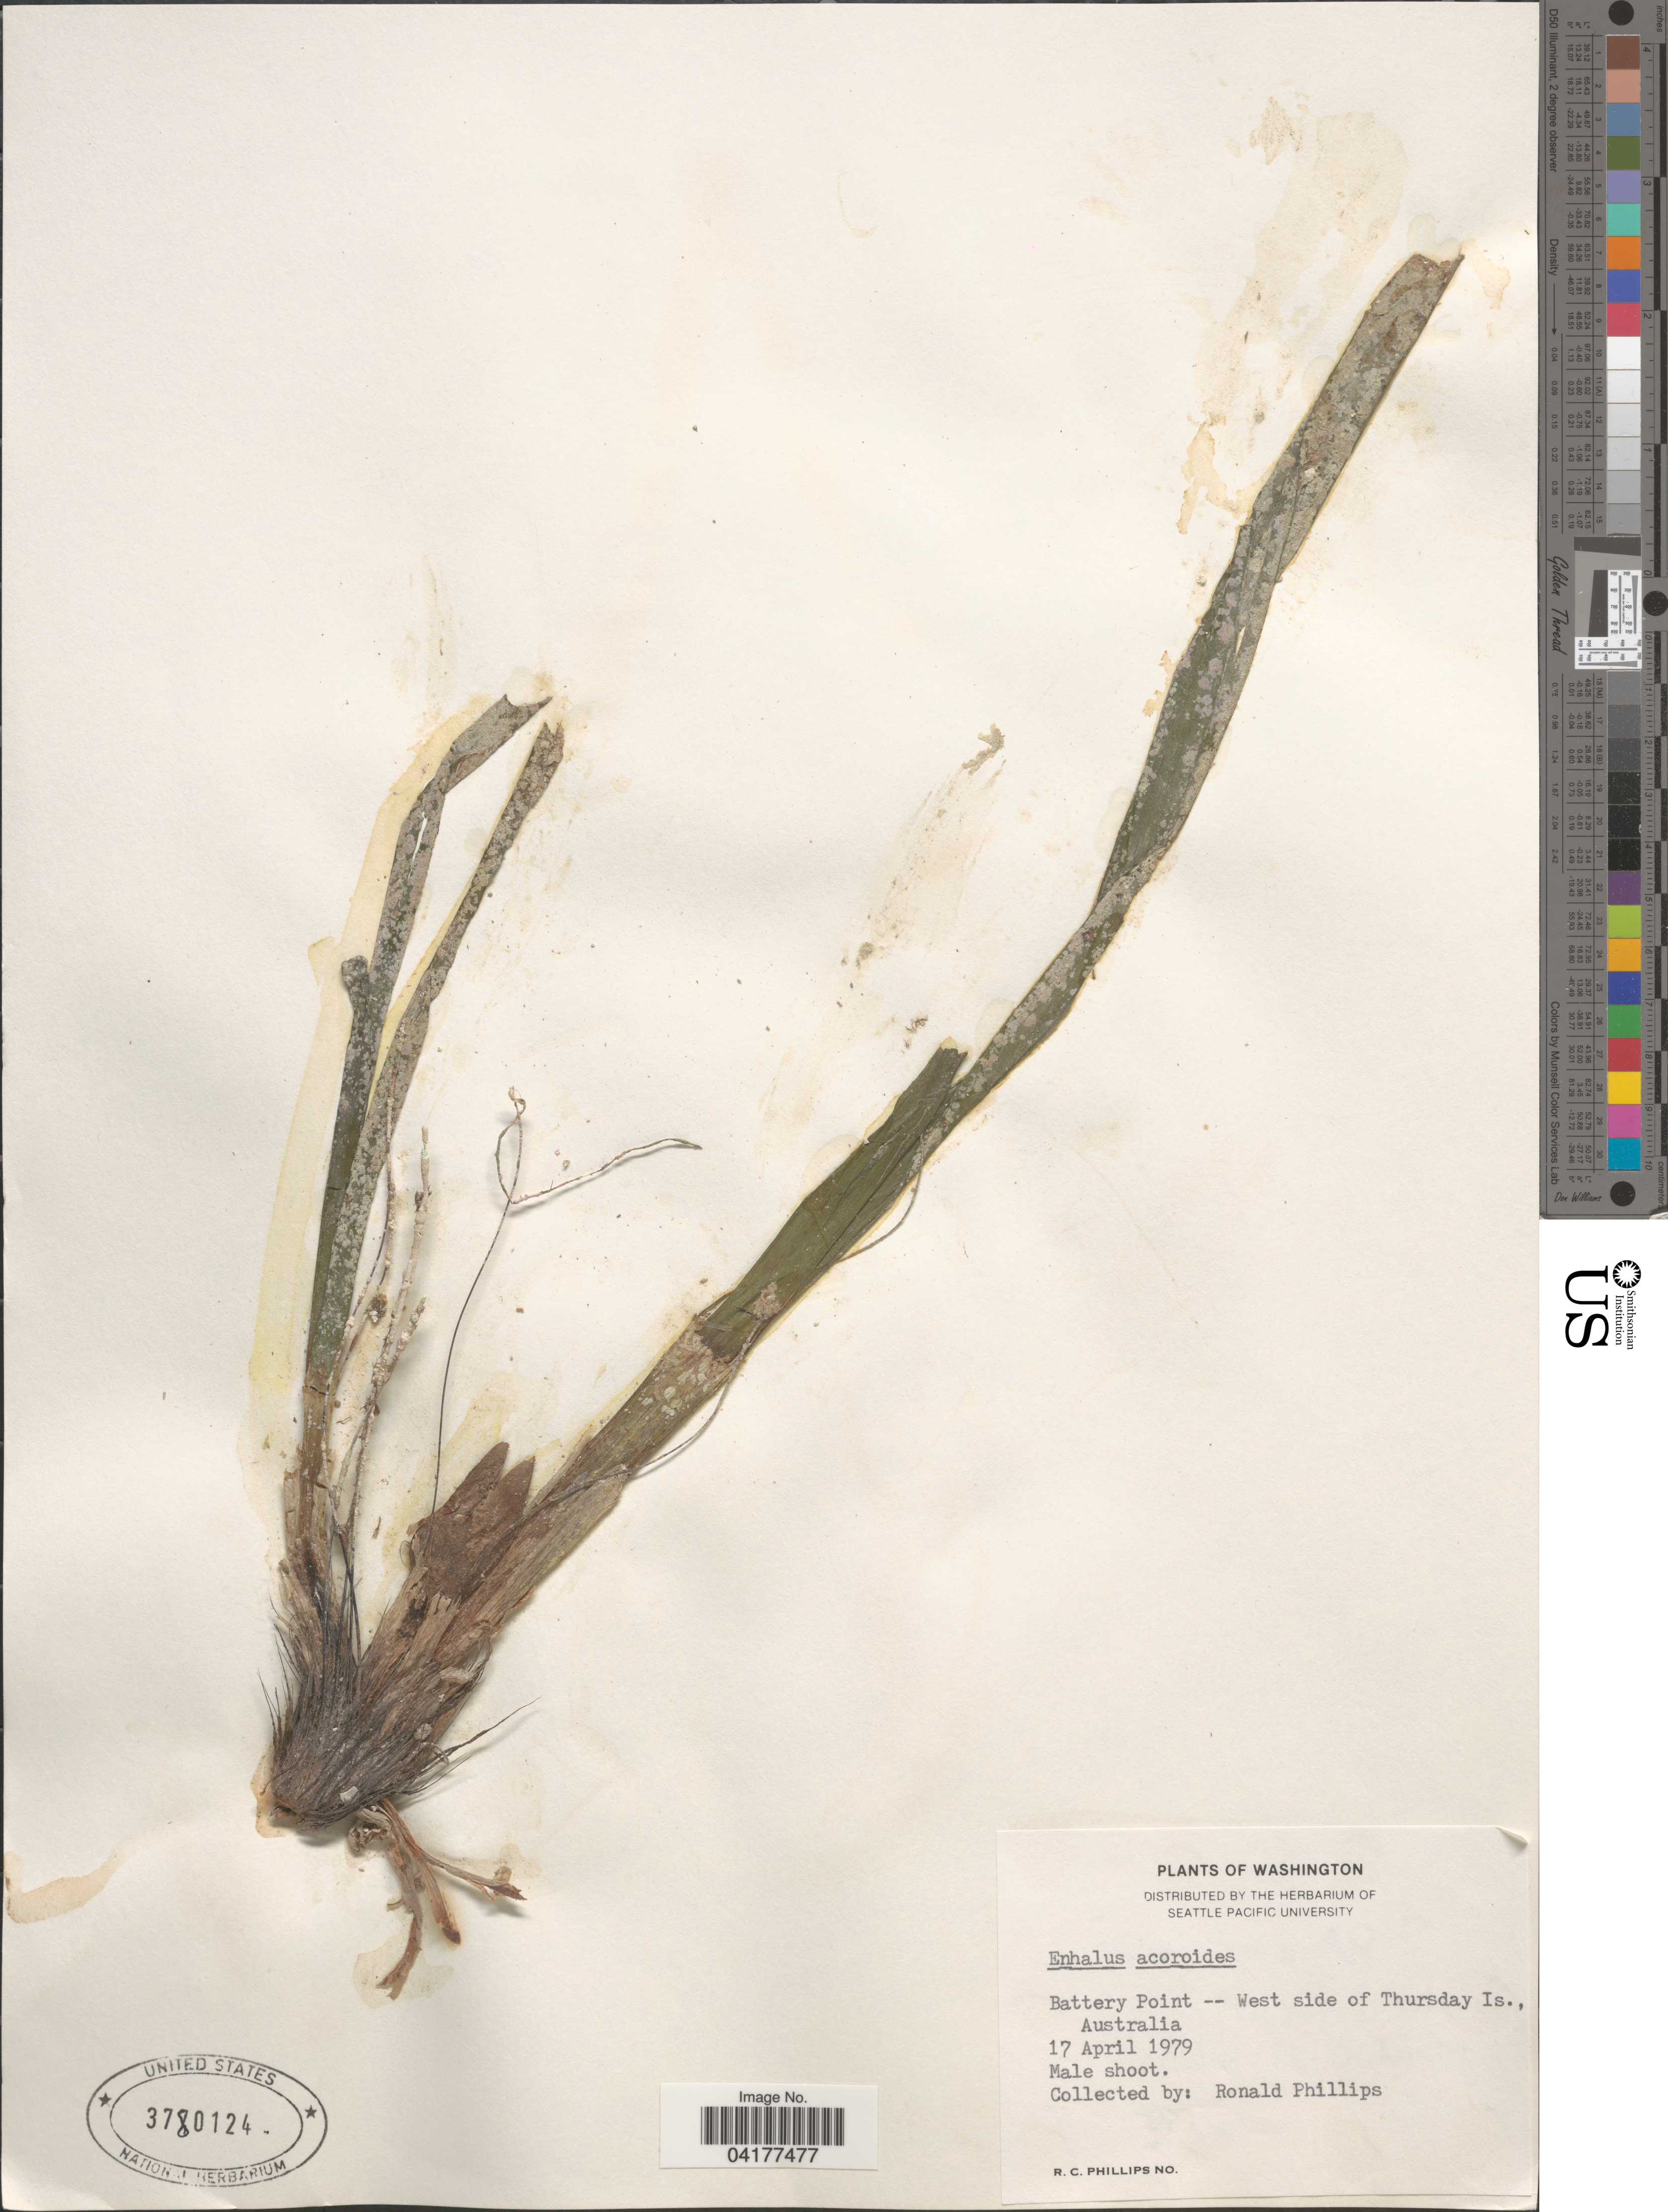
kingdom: Plantae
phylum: Tracheophyta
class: Liliopsida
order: Alismatales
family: Hydrocharitaceae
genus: Enhalus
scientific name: Enhalus acoroides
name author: (L. f.) Royle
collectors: R. C. Phillips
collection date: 1979-04-17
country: Australia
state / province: Queensland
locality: Battery Point -- West side of Thursday Is.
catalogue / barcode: US 3780124